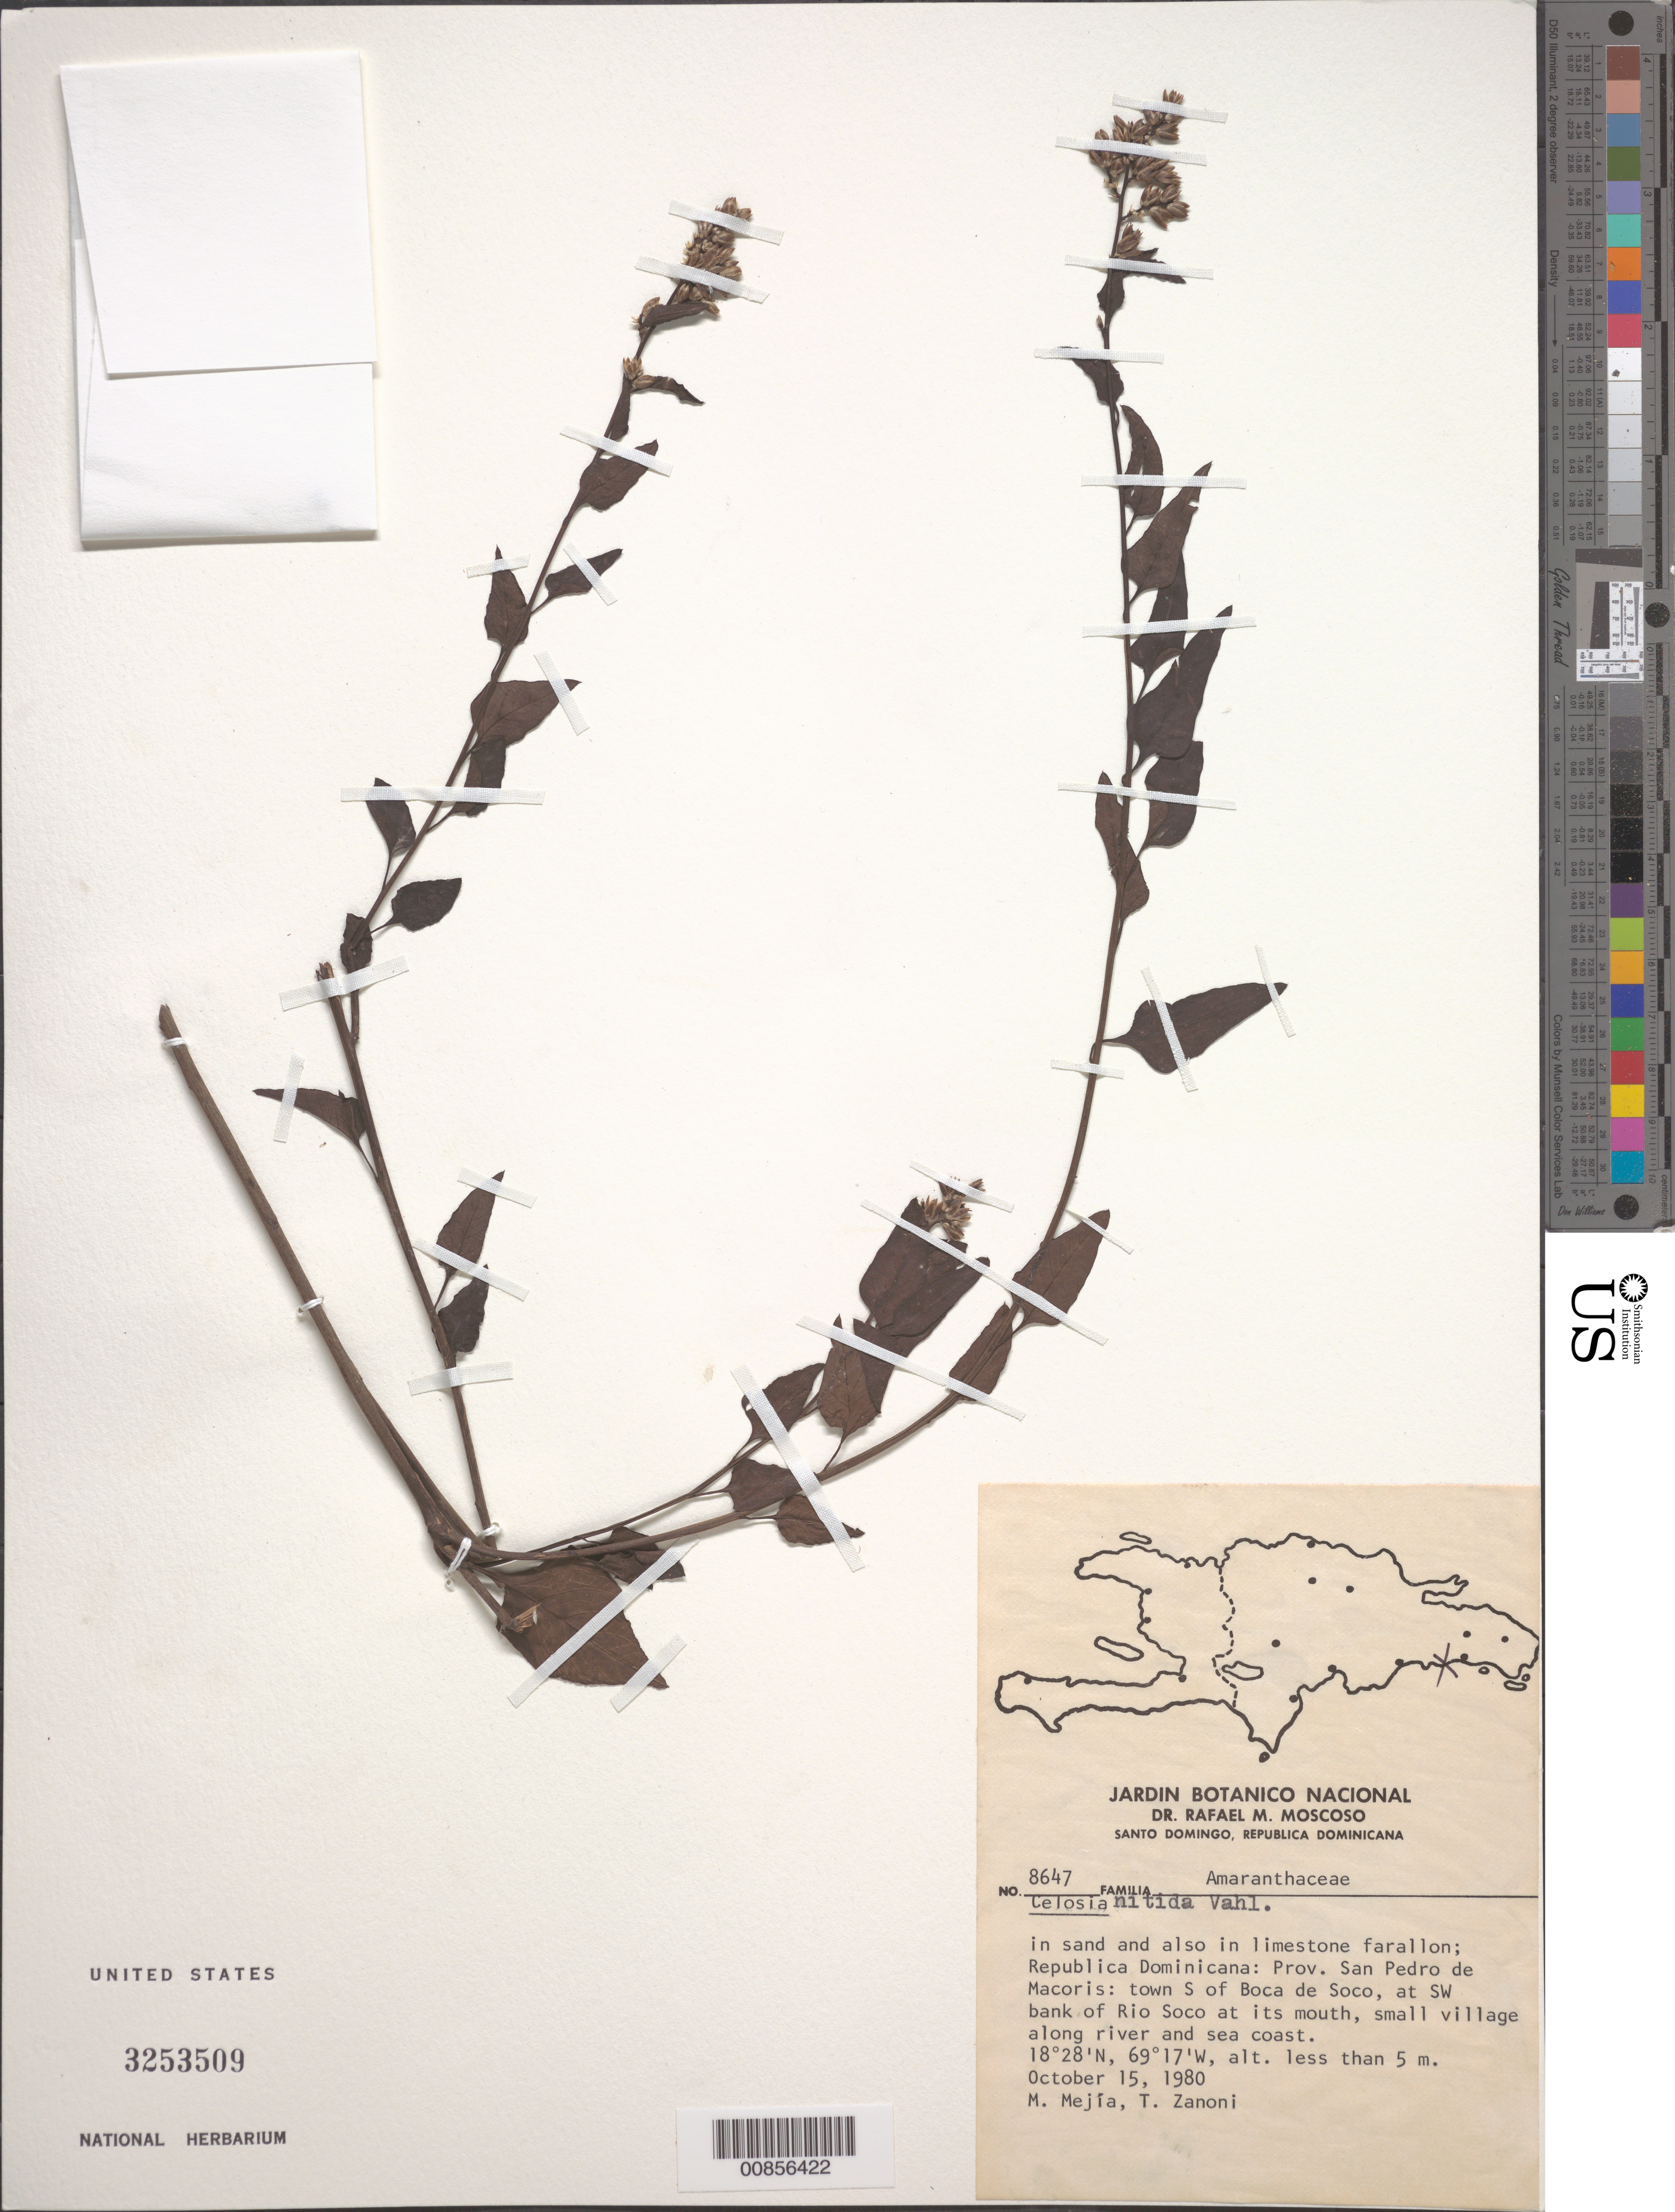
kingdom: Plantae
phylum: Tracheophyta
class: Magnoliopsida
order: Caryophyllales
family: Amaranthaceae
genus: Celosia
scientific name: Celosia nitida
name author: Vahl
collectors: M. Mejia & T. A. Zanoni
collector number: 8647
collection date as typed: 15 Oct 1980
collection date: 1980-10-15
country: Dominican Republic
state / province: San Pedro de Macoris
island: Hispaniola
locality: Town S of Boca de Soco, at SW bank of Río Soco at its mouth, small village along river and sea coast.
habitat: In sand and also in limestone farallon.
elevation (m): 5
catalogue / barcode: US 3253509